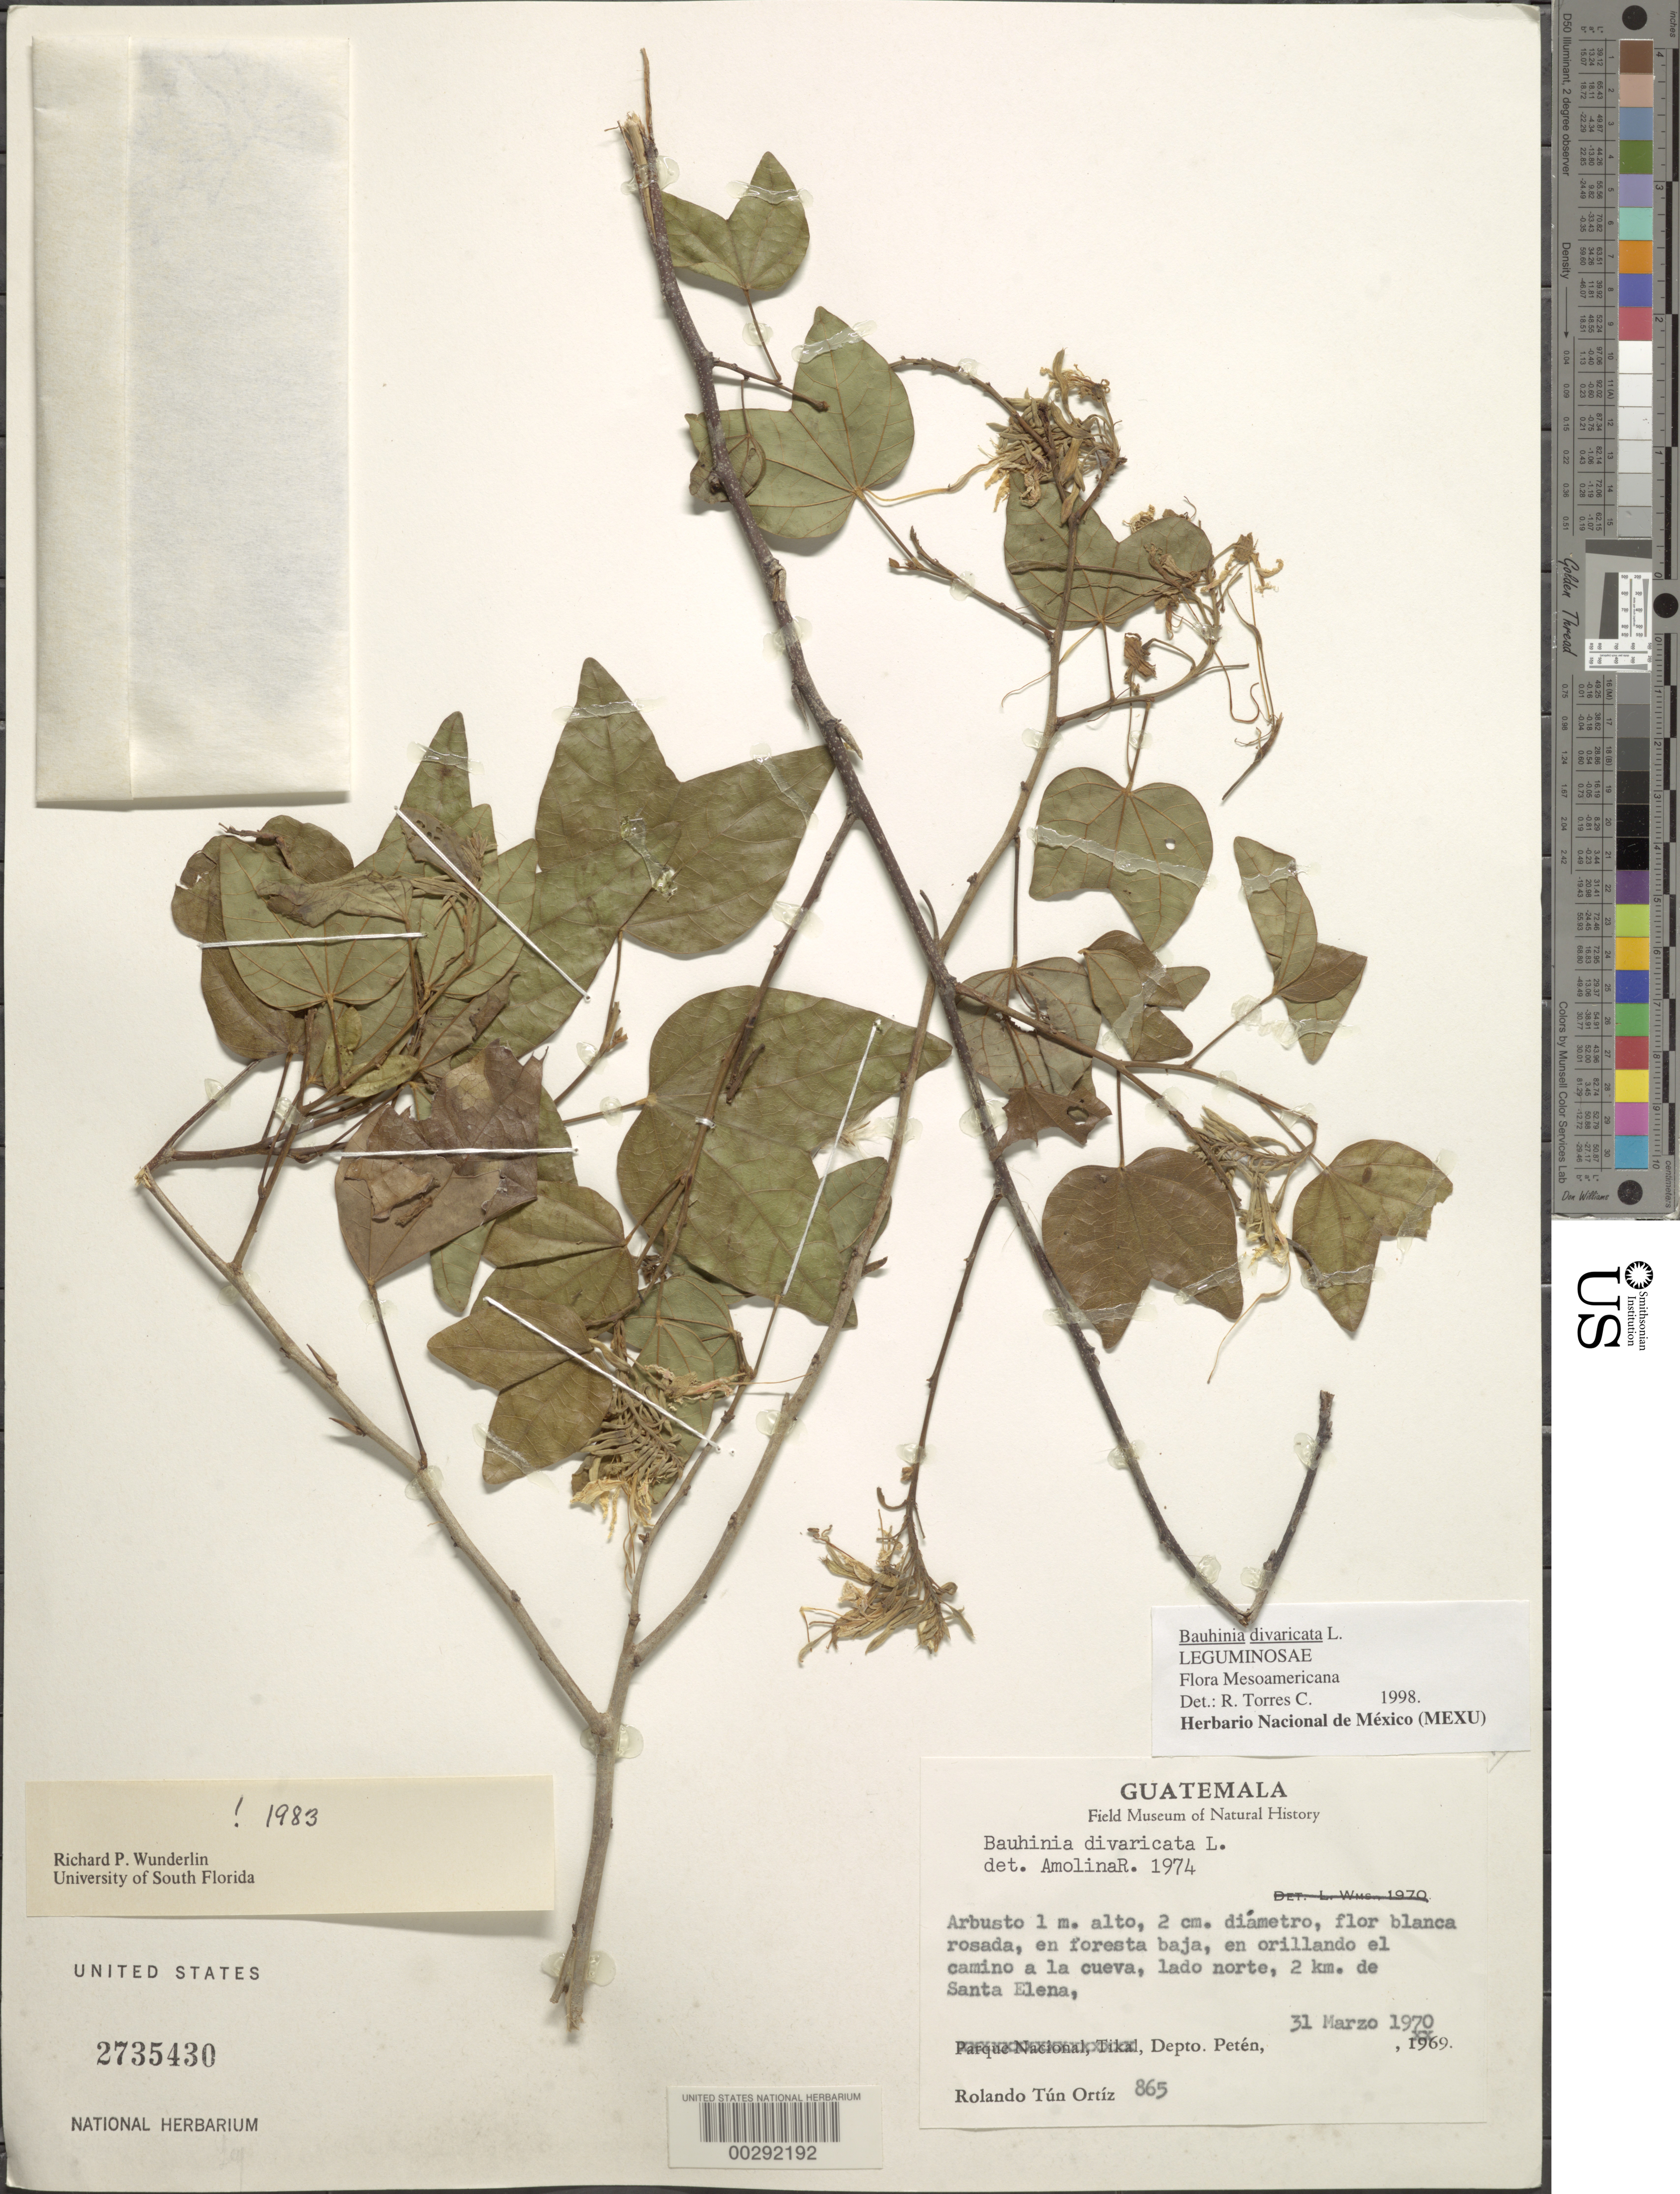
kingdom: Plantae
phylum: Tracheophyta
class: Magnoliopsida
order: Fabales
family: Fabaceae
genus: Bauhinia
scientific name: Bauhinia divaricata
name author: L.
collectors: R. Tún Ortiz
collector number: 865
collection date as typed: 31 Mar 1970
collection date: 1970-03-31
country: Guatemala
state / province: El Petén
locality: Bank of a road by a cave, N side, 2 km from Santa Elena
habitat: Forest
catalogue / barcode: US 2735430